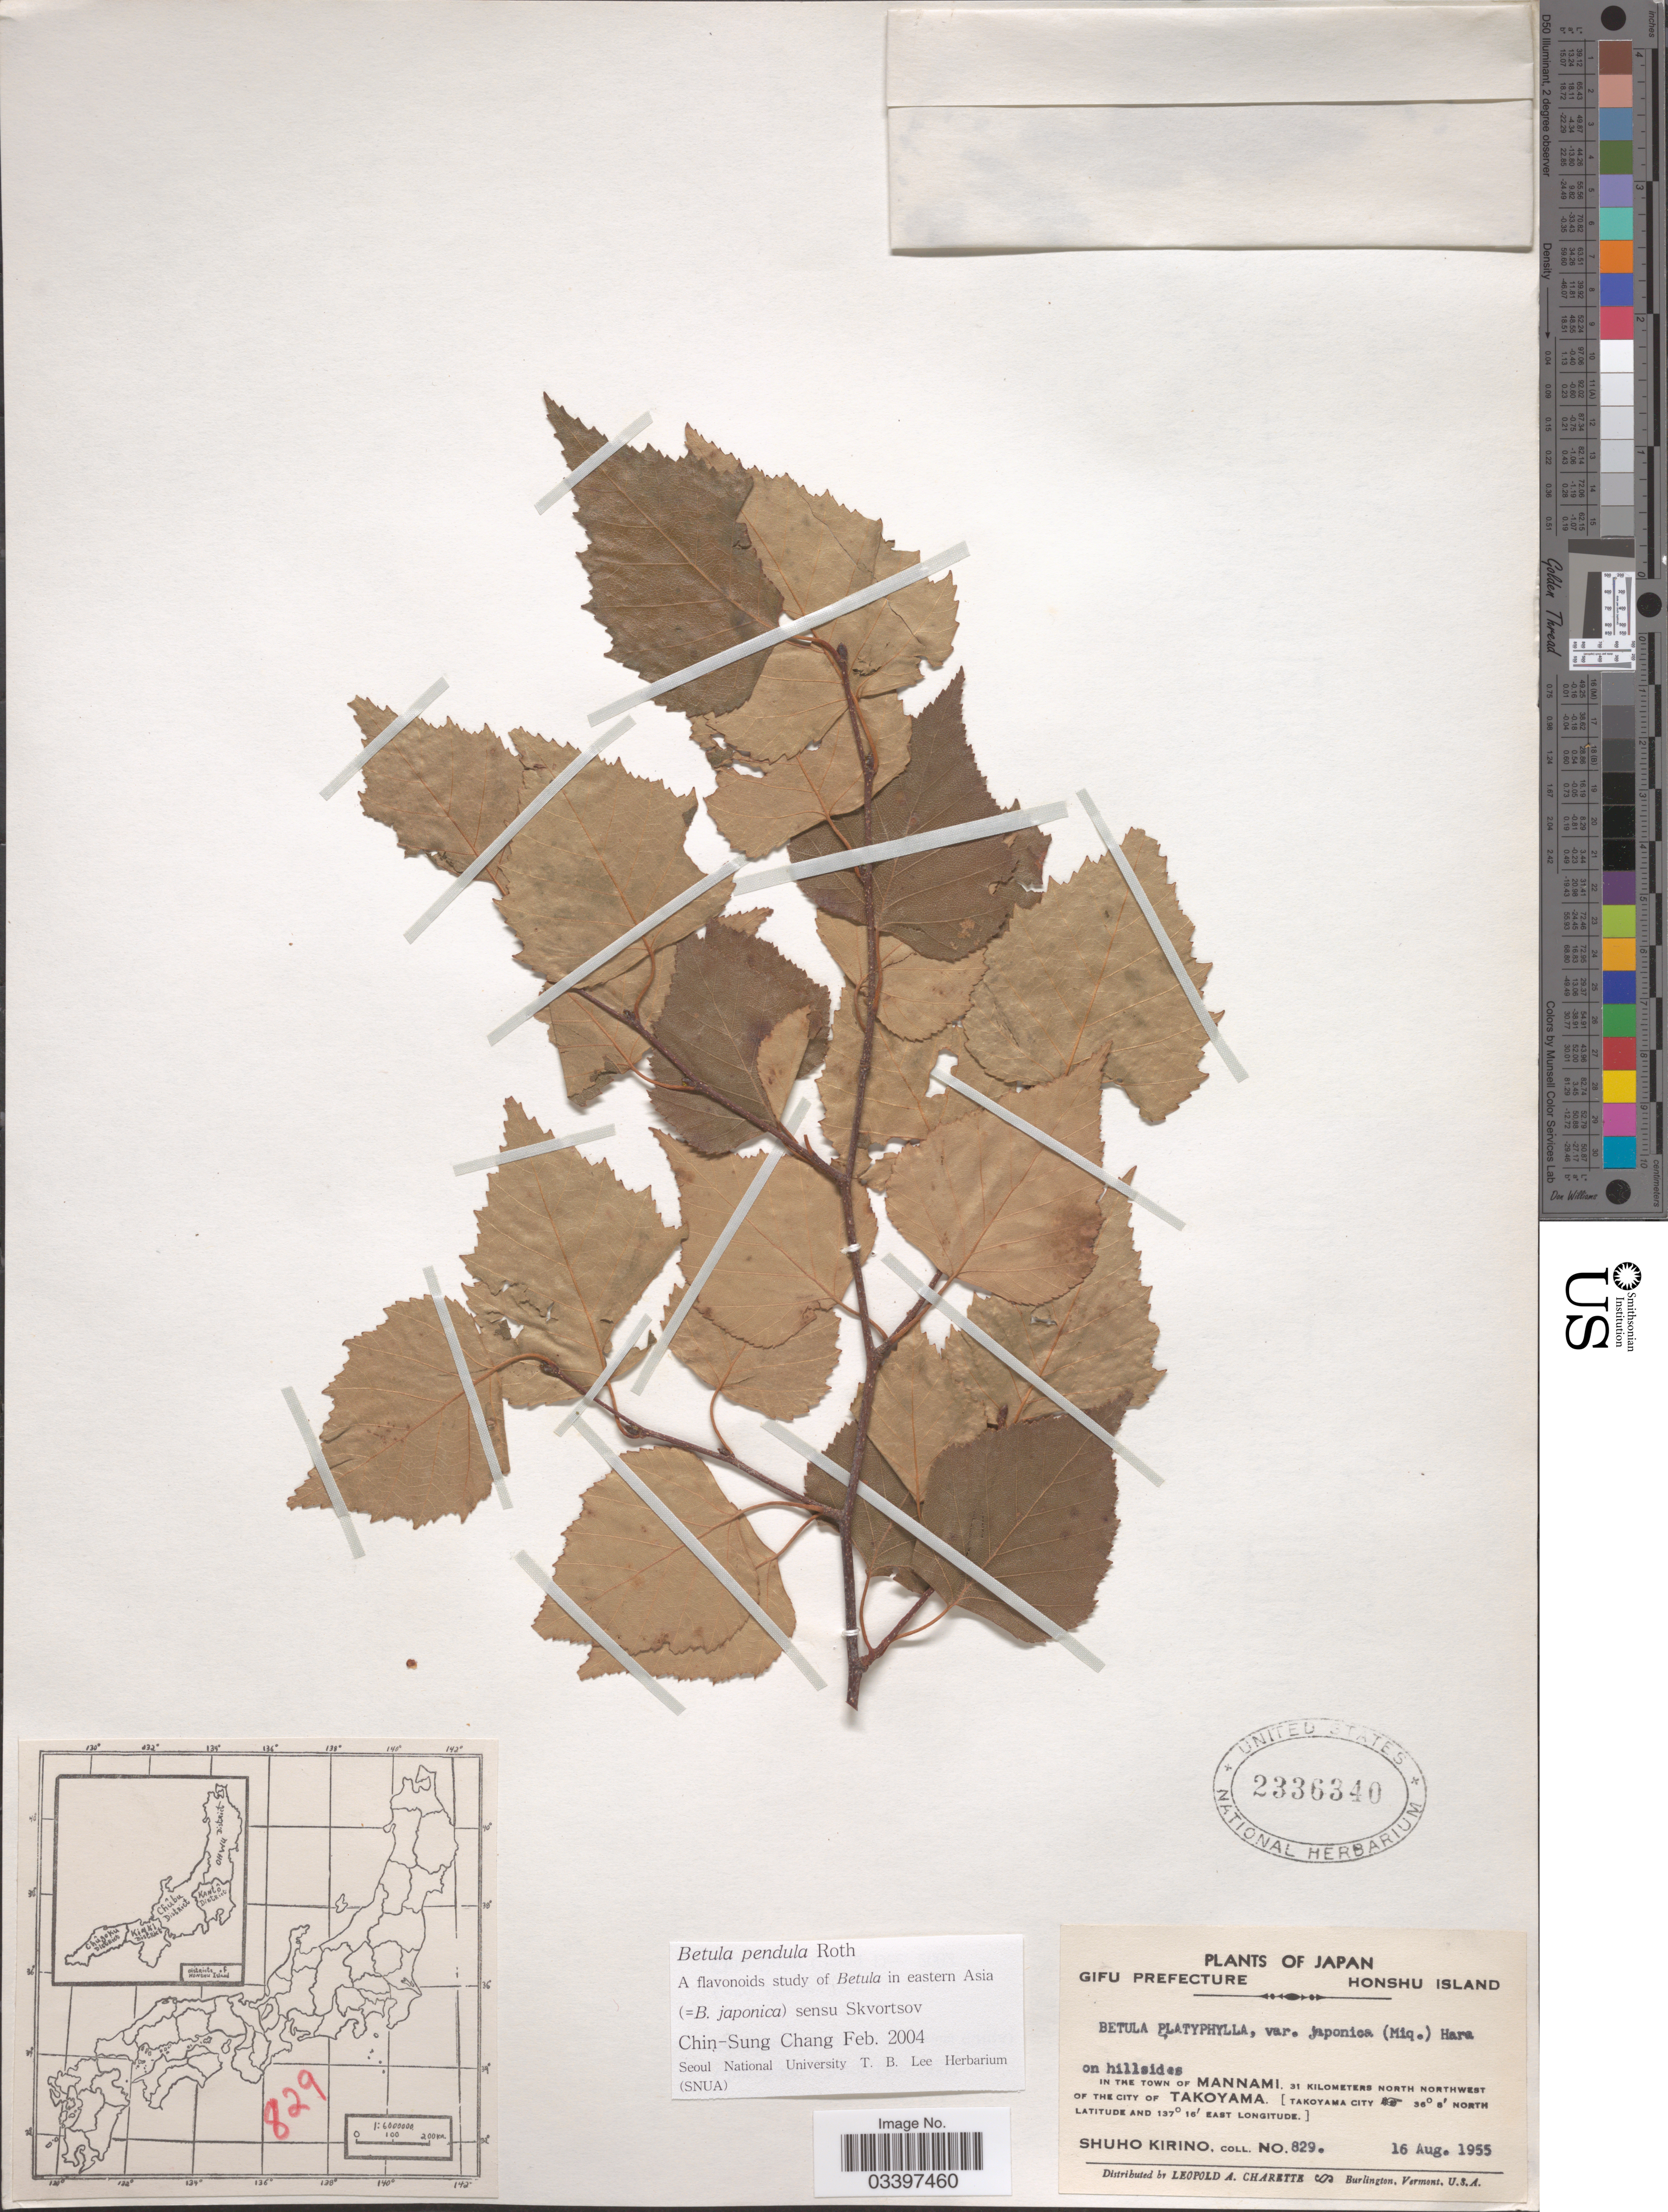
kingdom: Plantae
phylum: Tracheophyta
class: Magnoliopsida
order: Fagales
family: Betulaceae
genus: Betula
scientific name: Betula pendula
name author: Roth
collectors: S. Kirino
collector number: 829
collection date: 1955-08-16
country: Japan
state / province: Gihu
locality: Gifu Prefecture. Honshu Island. On hillsides. In the town of Mannami, 31 kilometers north northwest of the city of Takoyama. [Takoyama City].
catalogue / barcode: US 2336340